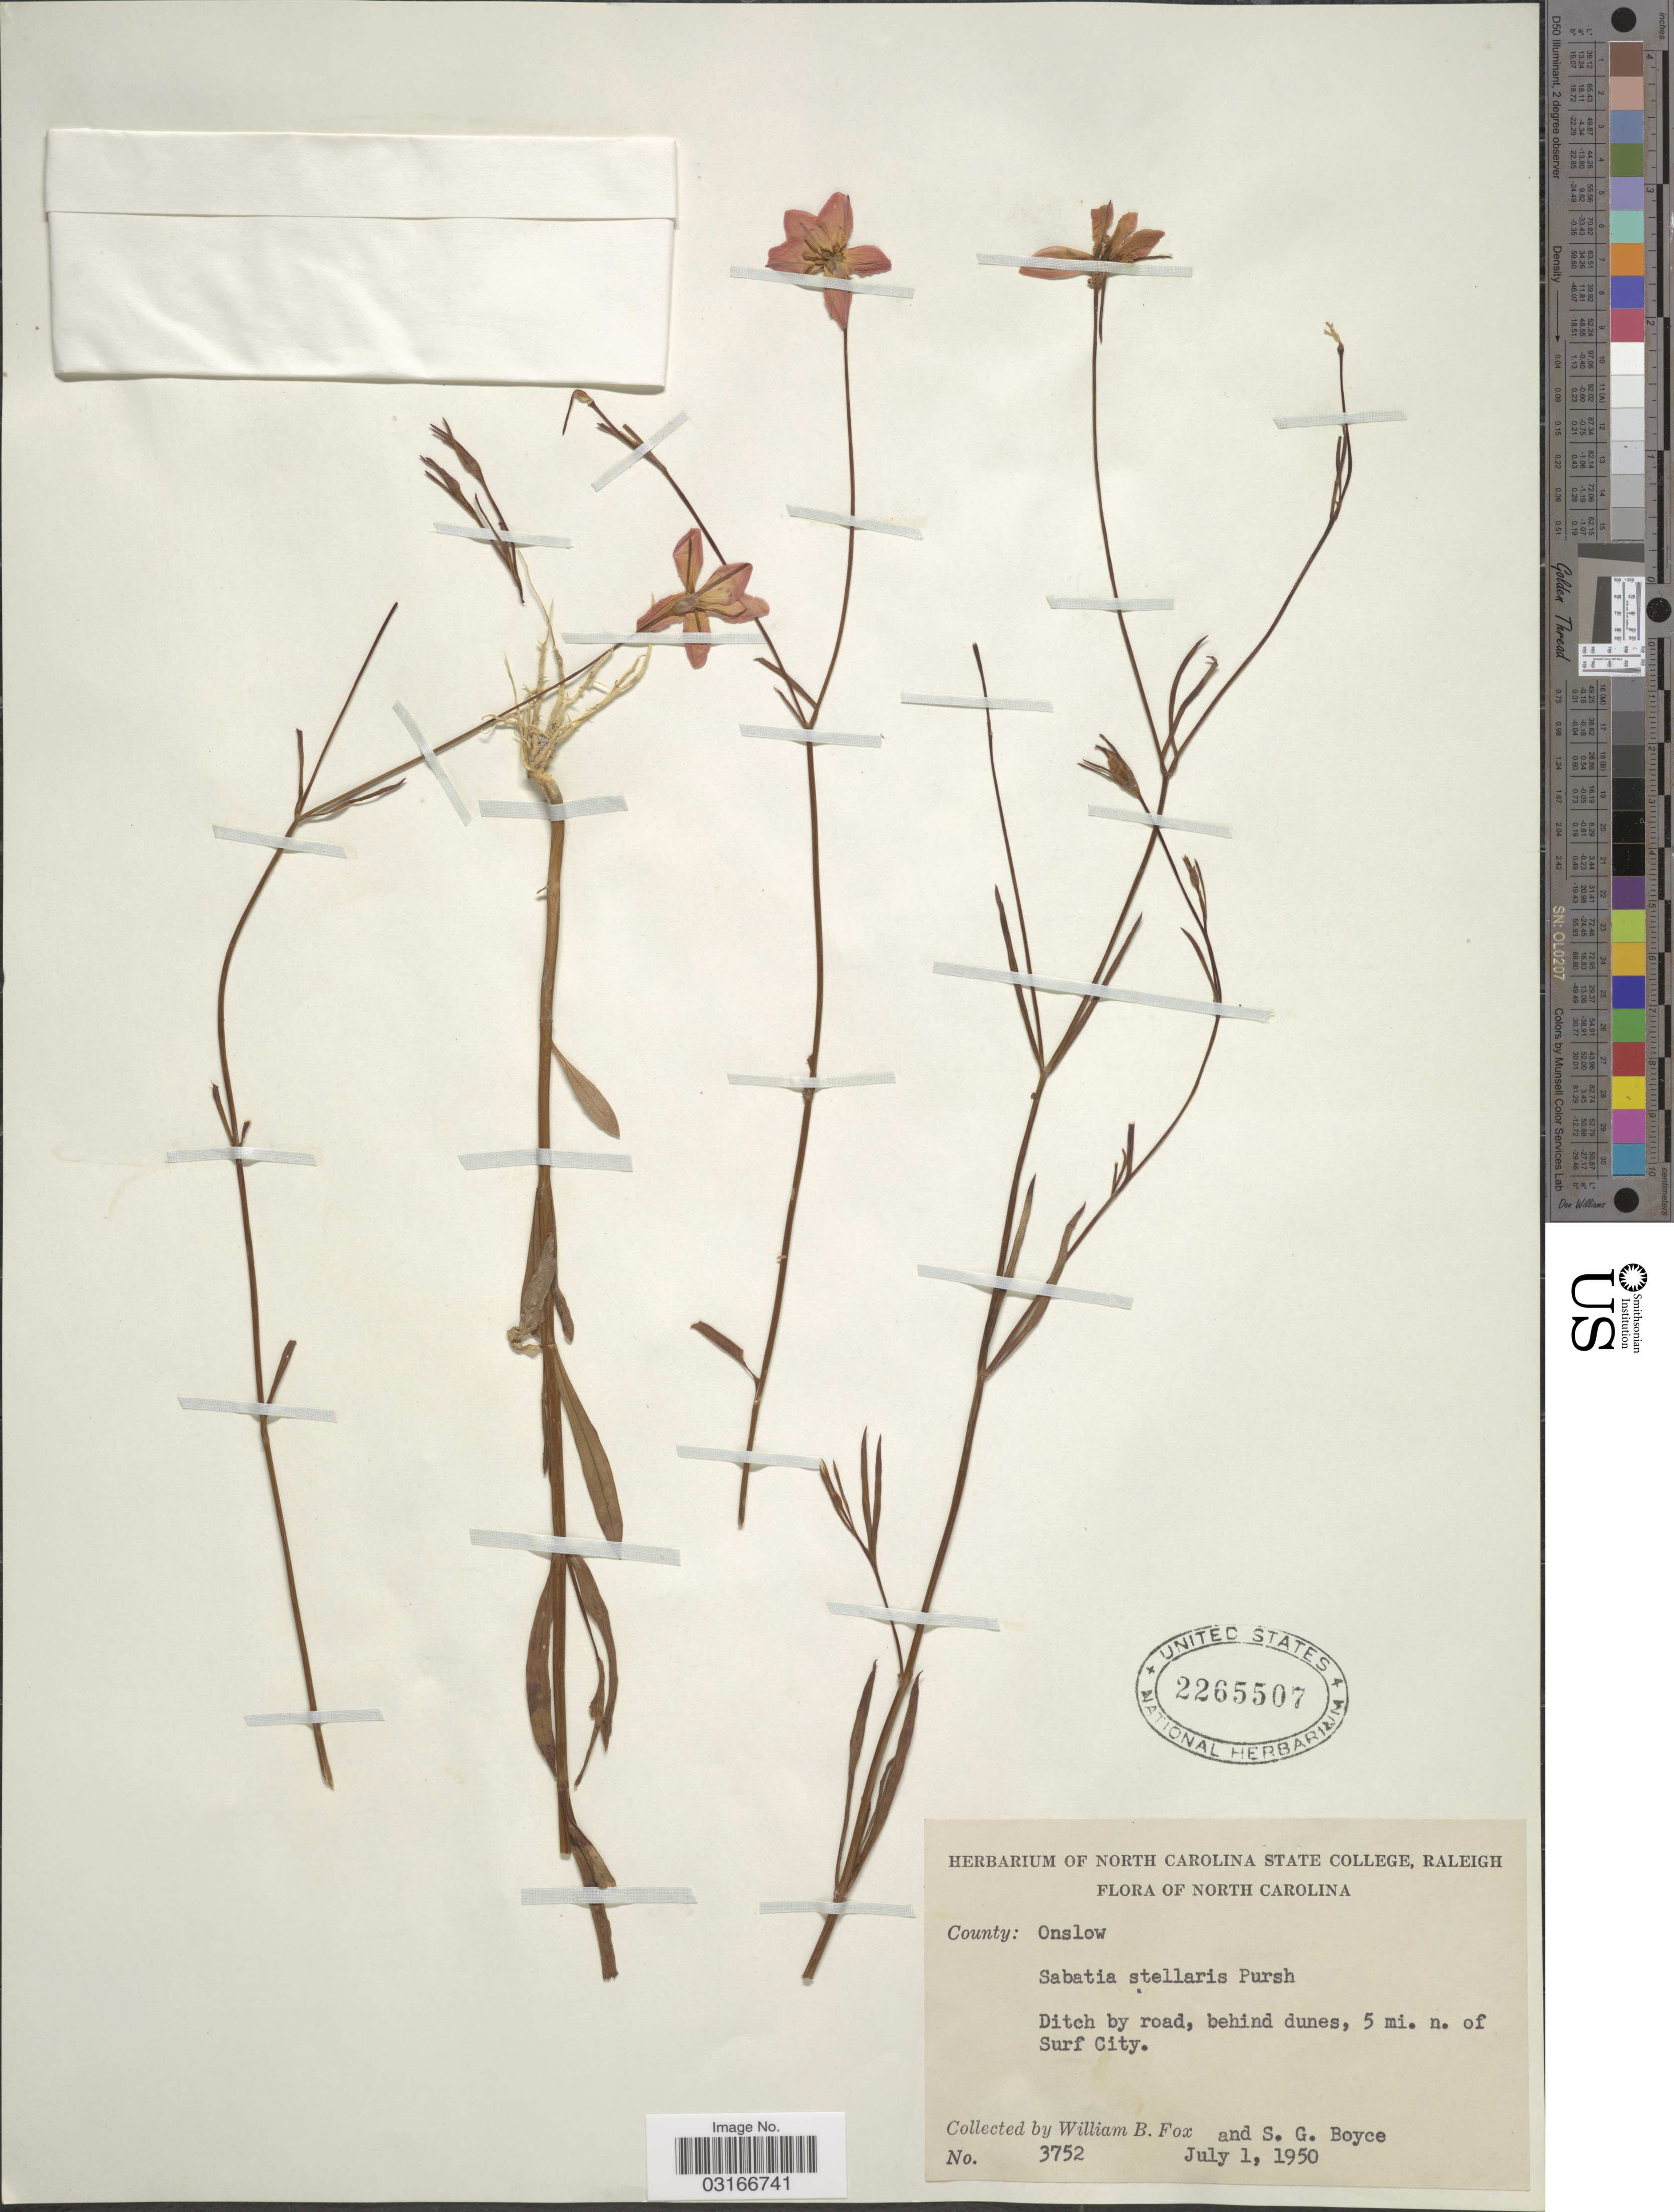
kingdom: Plantae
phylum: Tracheophyta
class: Magnoliopsida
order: Gentianales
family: Gentianaceae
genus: Sabatia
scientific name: Sabatia stellaris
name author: Pursh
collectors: W. B. Fox & S. Boyce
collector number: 3752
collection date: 1950-07-01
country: United States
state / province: North Carolina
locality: County: Onslow. Ditch by road, behind dunes, 5 mi. n. of Surf City.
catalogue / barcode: US 2265507